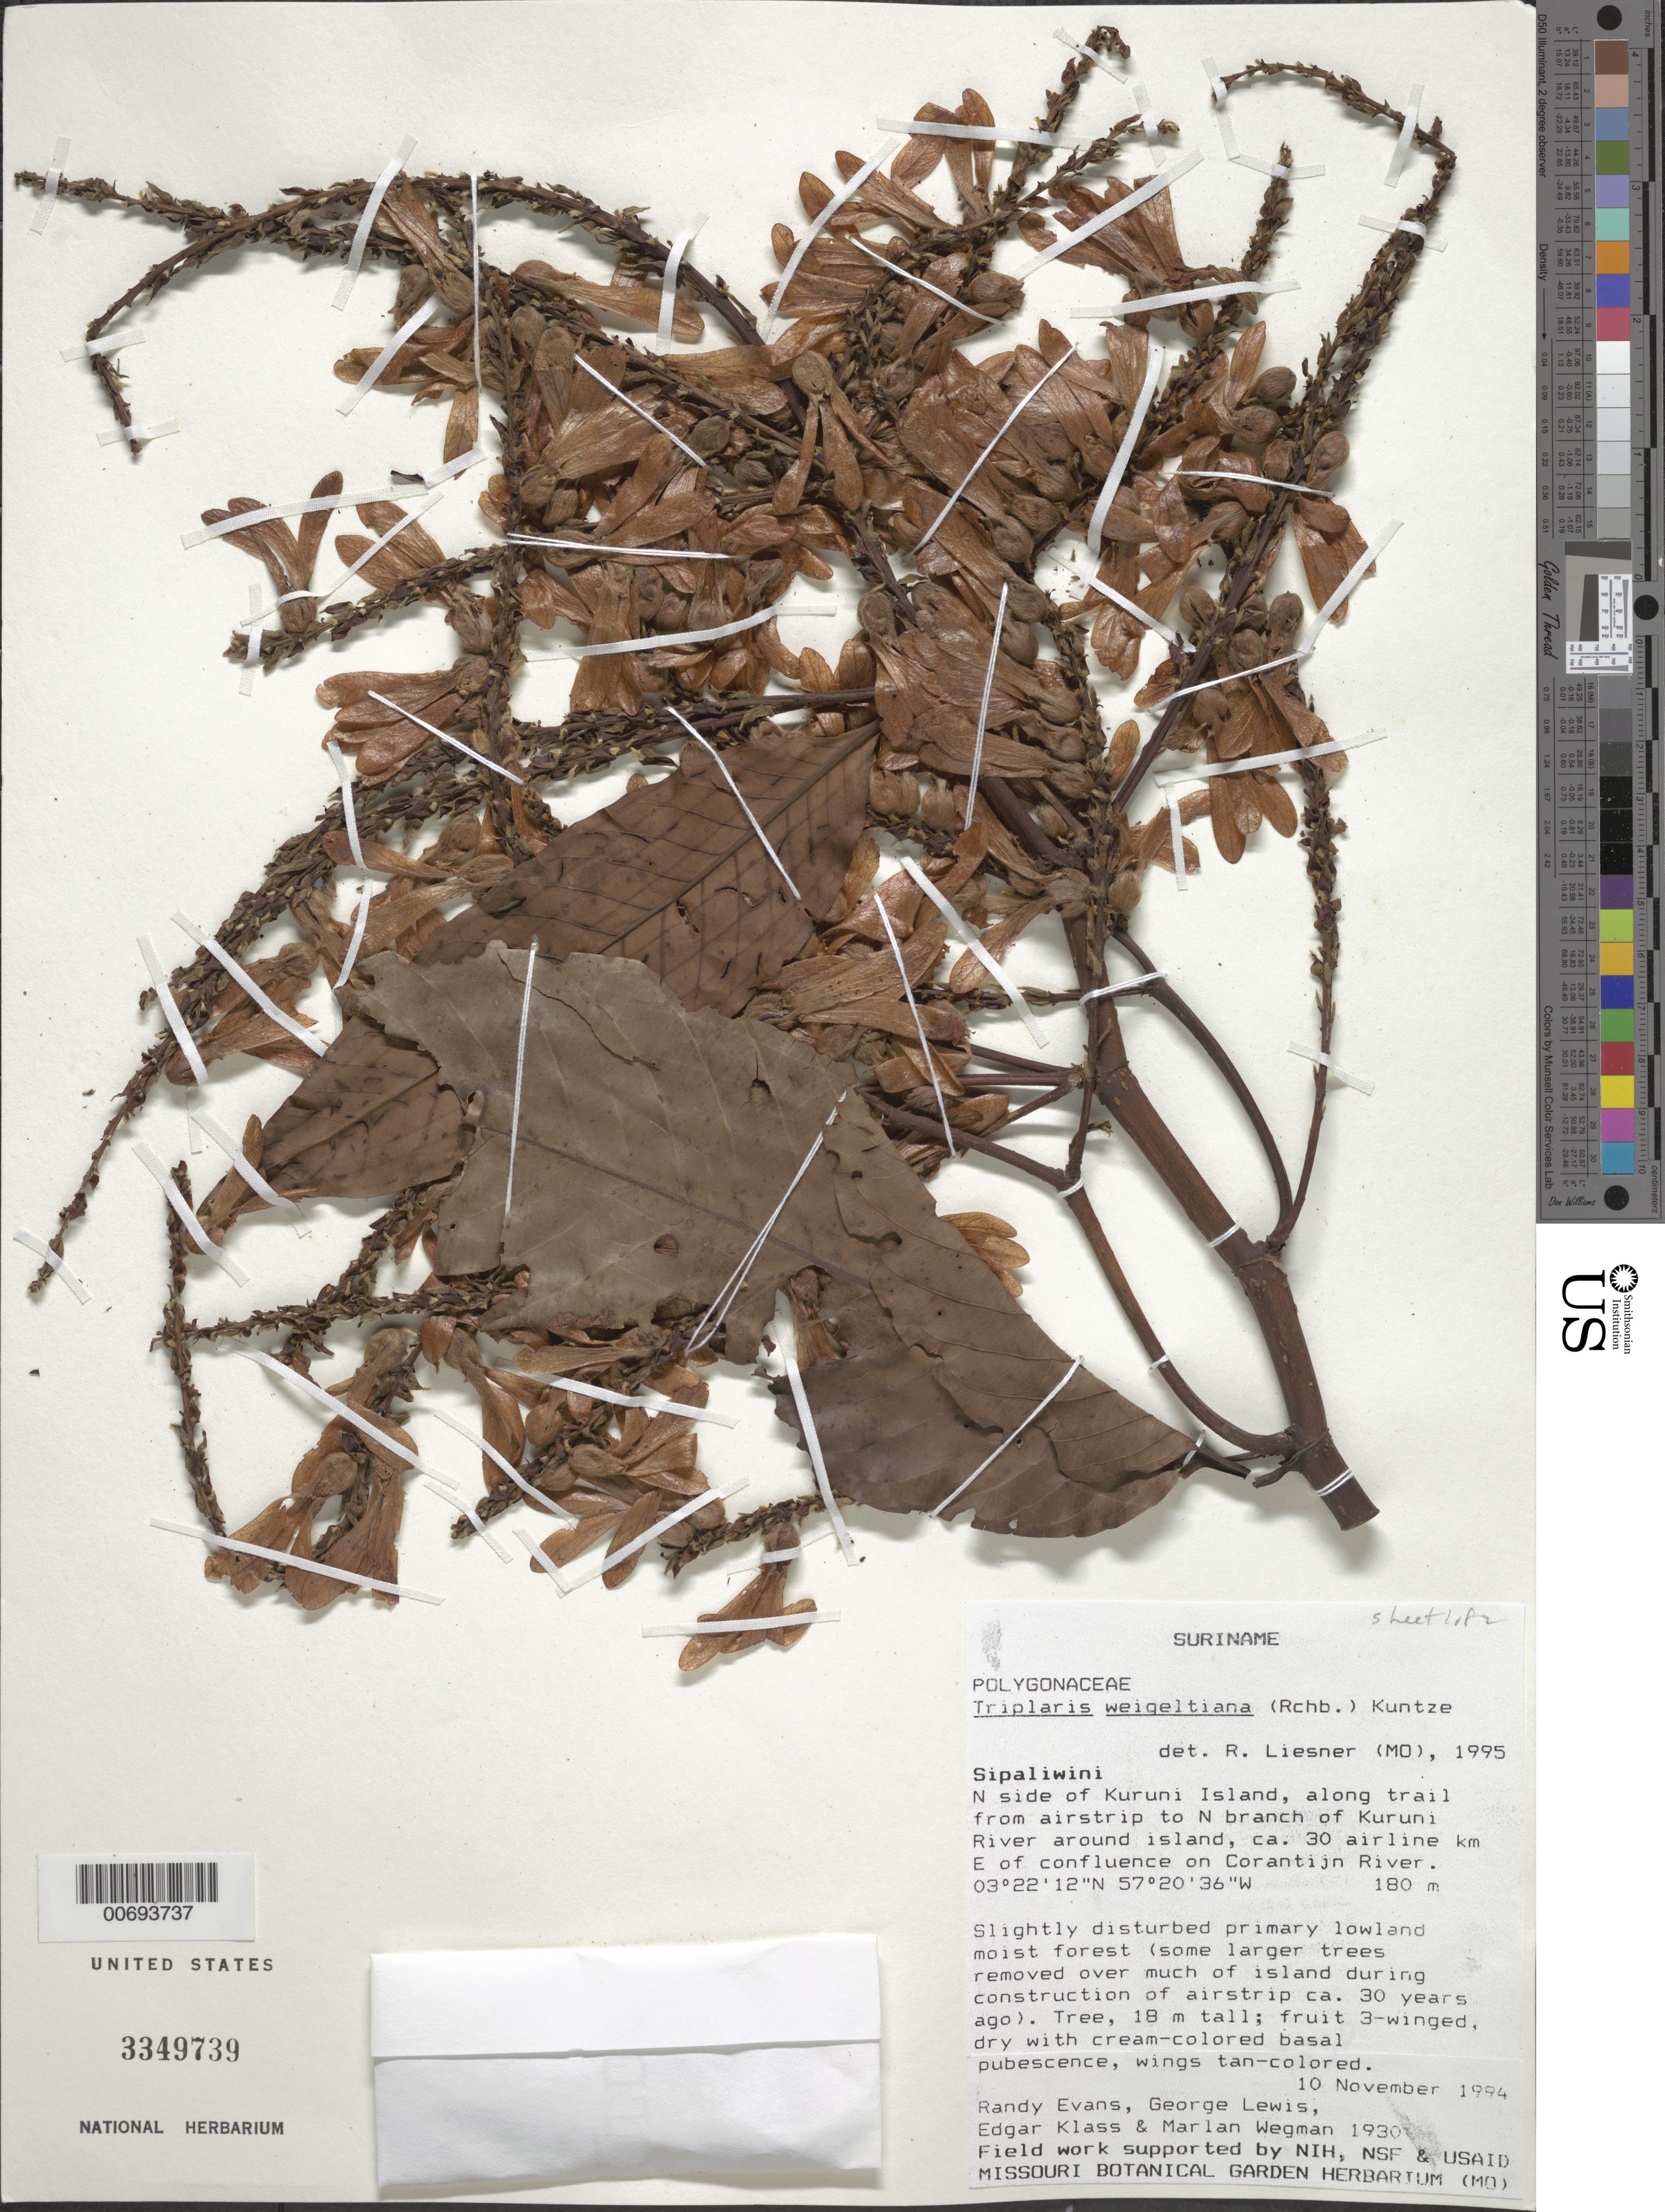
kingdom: Plantae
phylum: Tracheophyta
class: Magnoliopsida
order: Caryophyllales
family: Polygonaceae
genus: Triplaris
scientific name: Triplaris weigeltiana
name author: (Rchb.) Kuntze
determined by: Liesner, R. L.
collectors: R. Evans, G. Lewis, E. Klass & M. Wegman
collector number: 1930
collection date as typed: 10-Nov-94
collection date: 1994-11-10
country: Suriname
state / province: Sipaliwini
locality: Kuruni Island, N side, E of trail from airstrip to N branch of Kuruni R., ca 30 airline km E of confluence on Corantijn R.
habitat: Slightly disturbed primary lowland moist forest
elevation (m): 180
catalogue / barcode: US 3349739